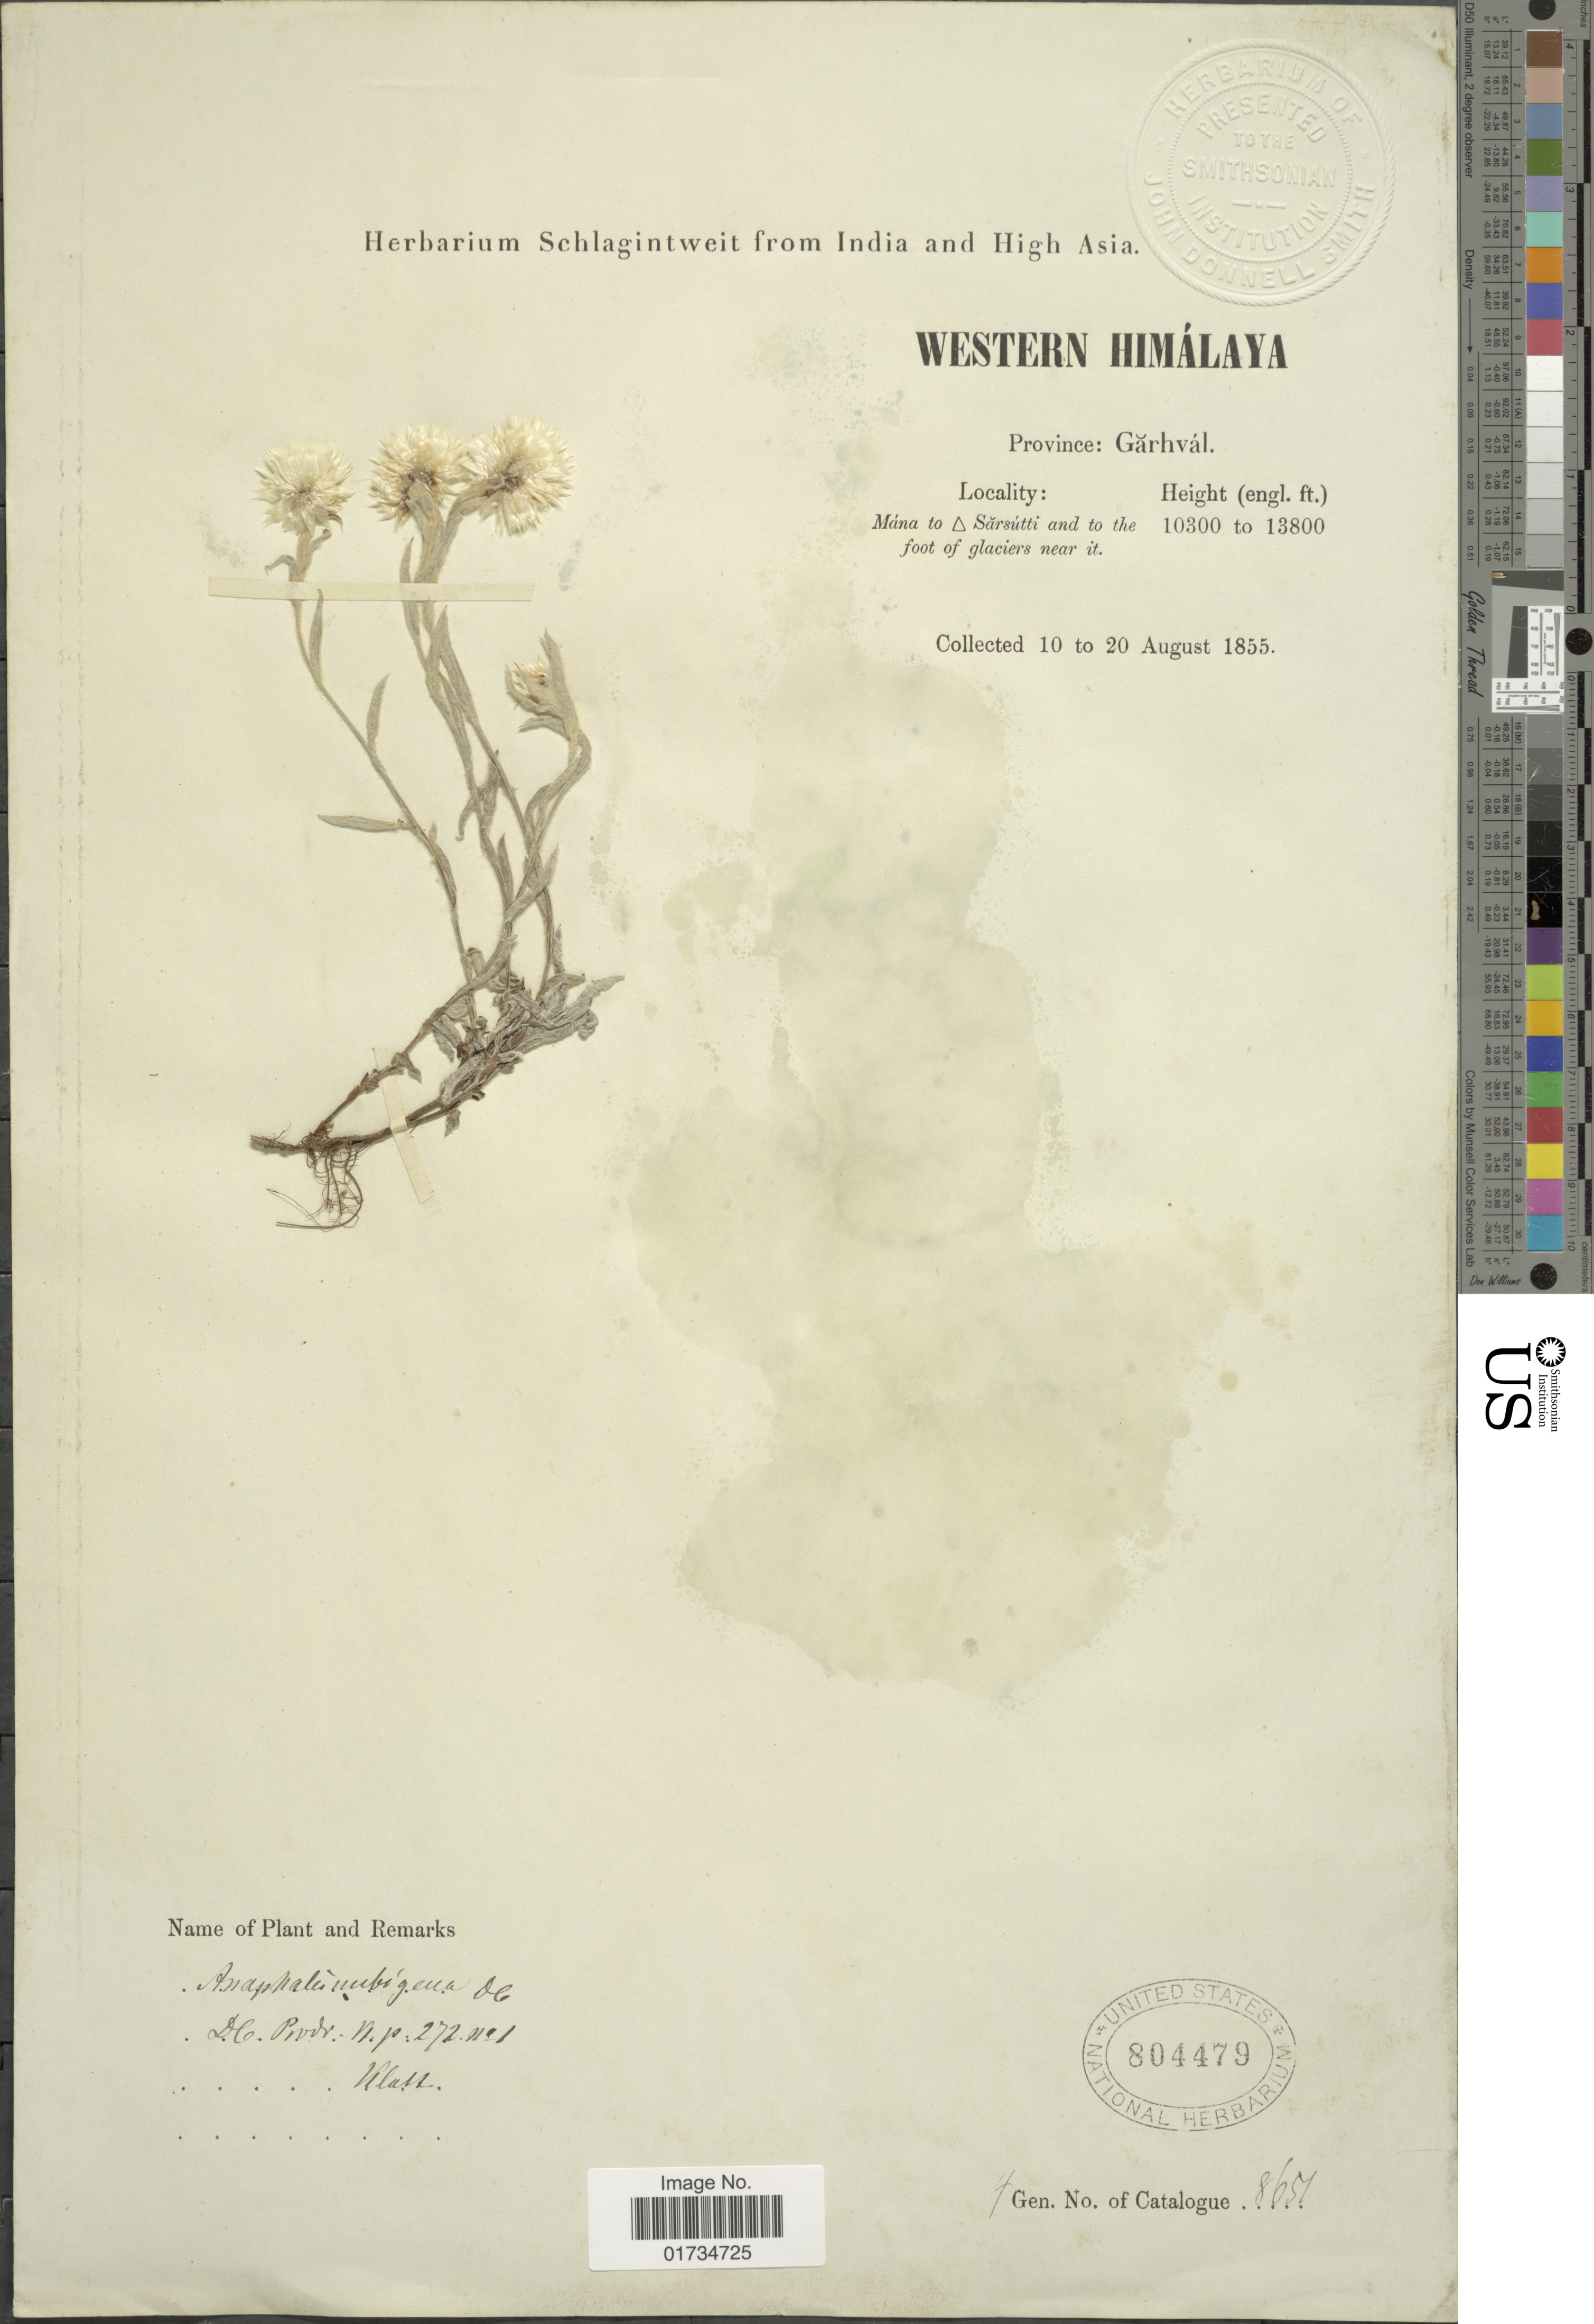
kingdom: Plantae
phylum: Tracheophyta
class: Magnoliopsida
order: Asterales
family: Asteraceae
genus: Anaphalis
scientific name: Anaphalis nubigena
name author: DC.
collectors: ex herb. Schlagintweit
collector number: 8651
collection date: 1855-08-10/1855-08-20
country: India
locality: Western Himalaya. Province: Garhval. Mana to Sarsutti and to the foot of glaciers near it.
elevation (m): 3139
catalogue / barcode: US 804479